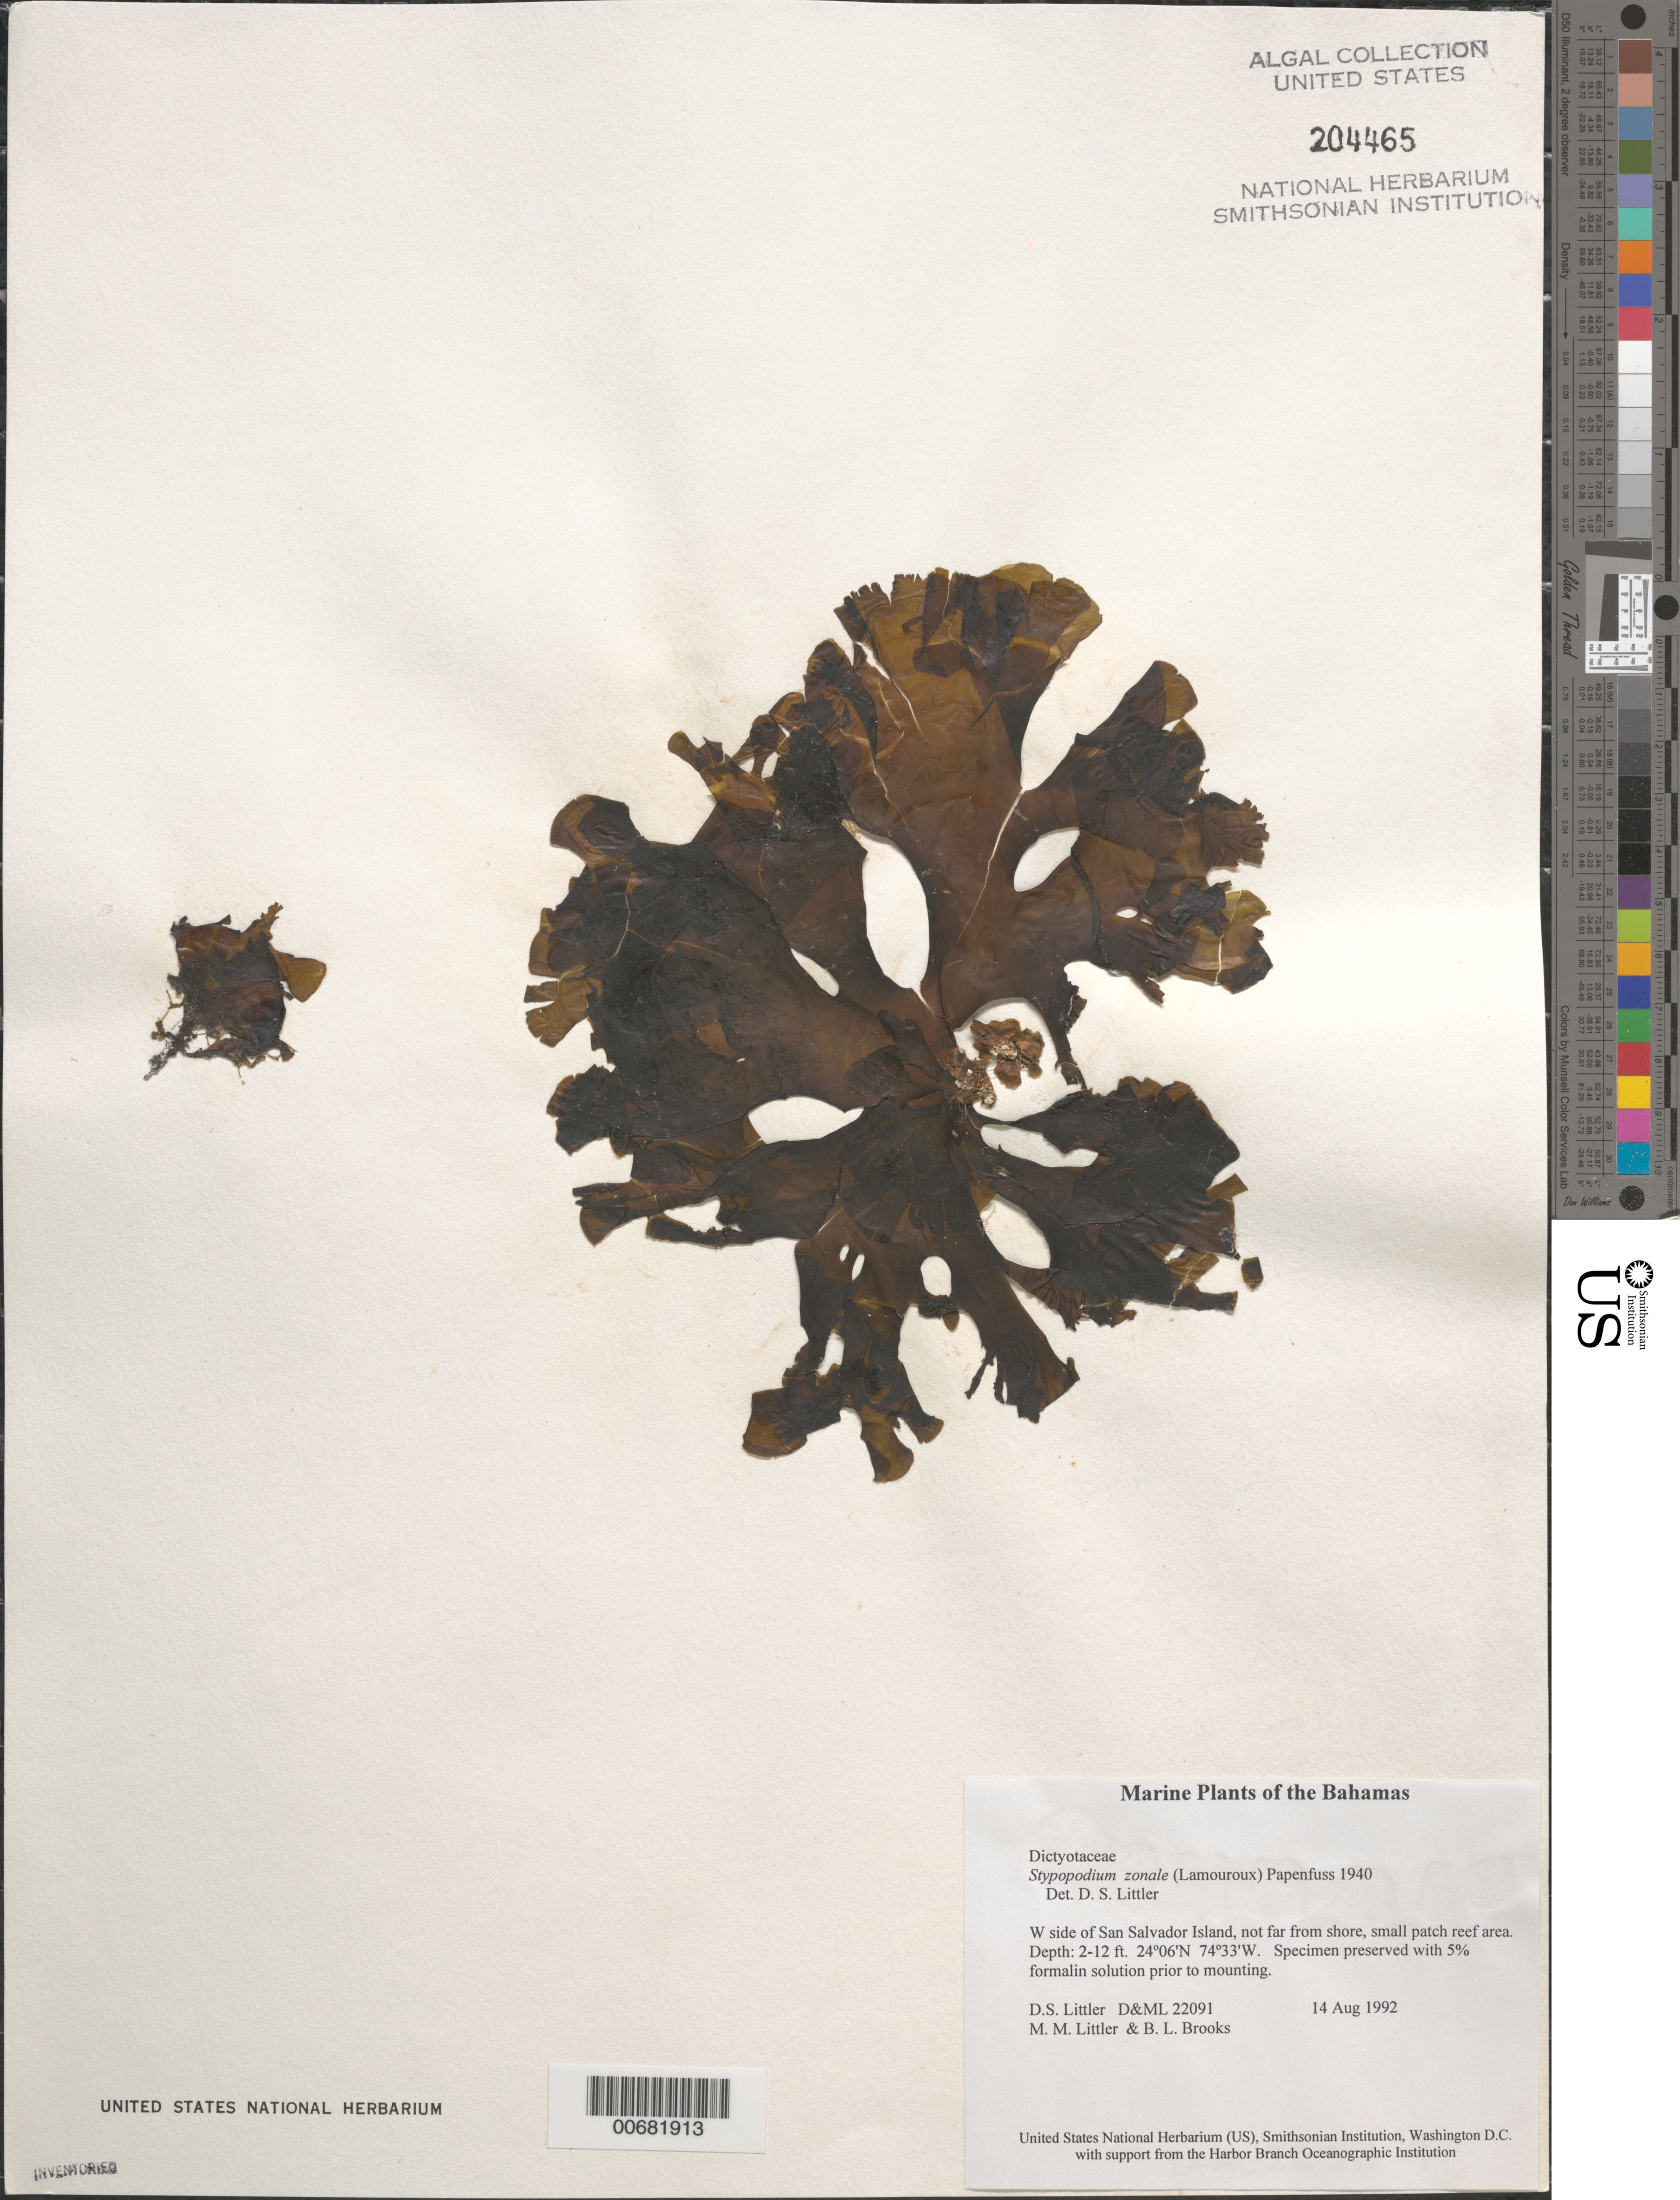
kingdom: Chromista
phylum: Ochrophyta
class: Phaeophyceae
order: Dictyotales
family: Dictyotaceae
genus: Stypopodium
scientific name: Stypopodium zonale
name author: (J.V.Lamouroux) Papenf.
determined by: Littler, D. S.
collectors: D. S. Littler, M. M. Littler & B. Brooks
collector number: D&ML 22091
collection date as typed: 14 Aug 1992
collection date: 1992-08-14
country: Bahamas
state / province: San Salvador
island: San Salvador Island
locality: West side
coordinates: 24 06' N, 74 33' W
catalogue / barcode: US 204465